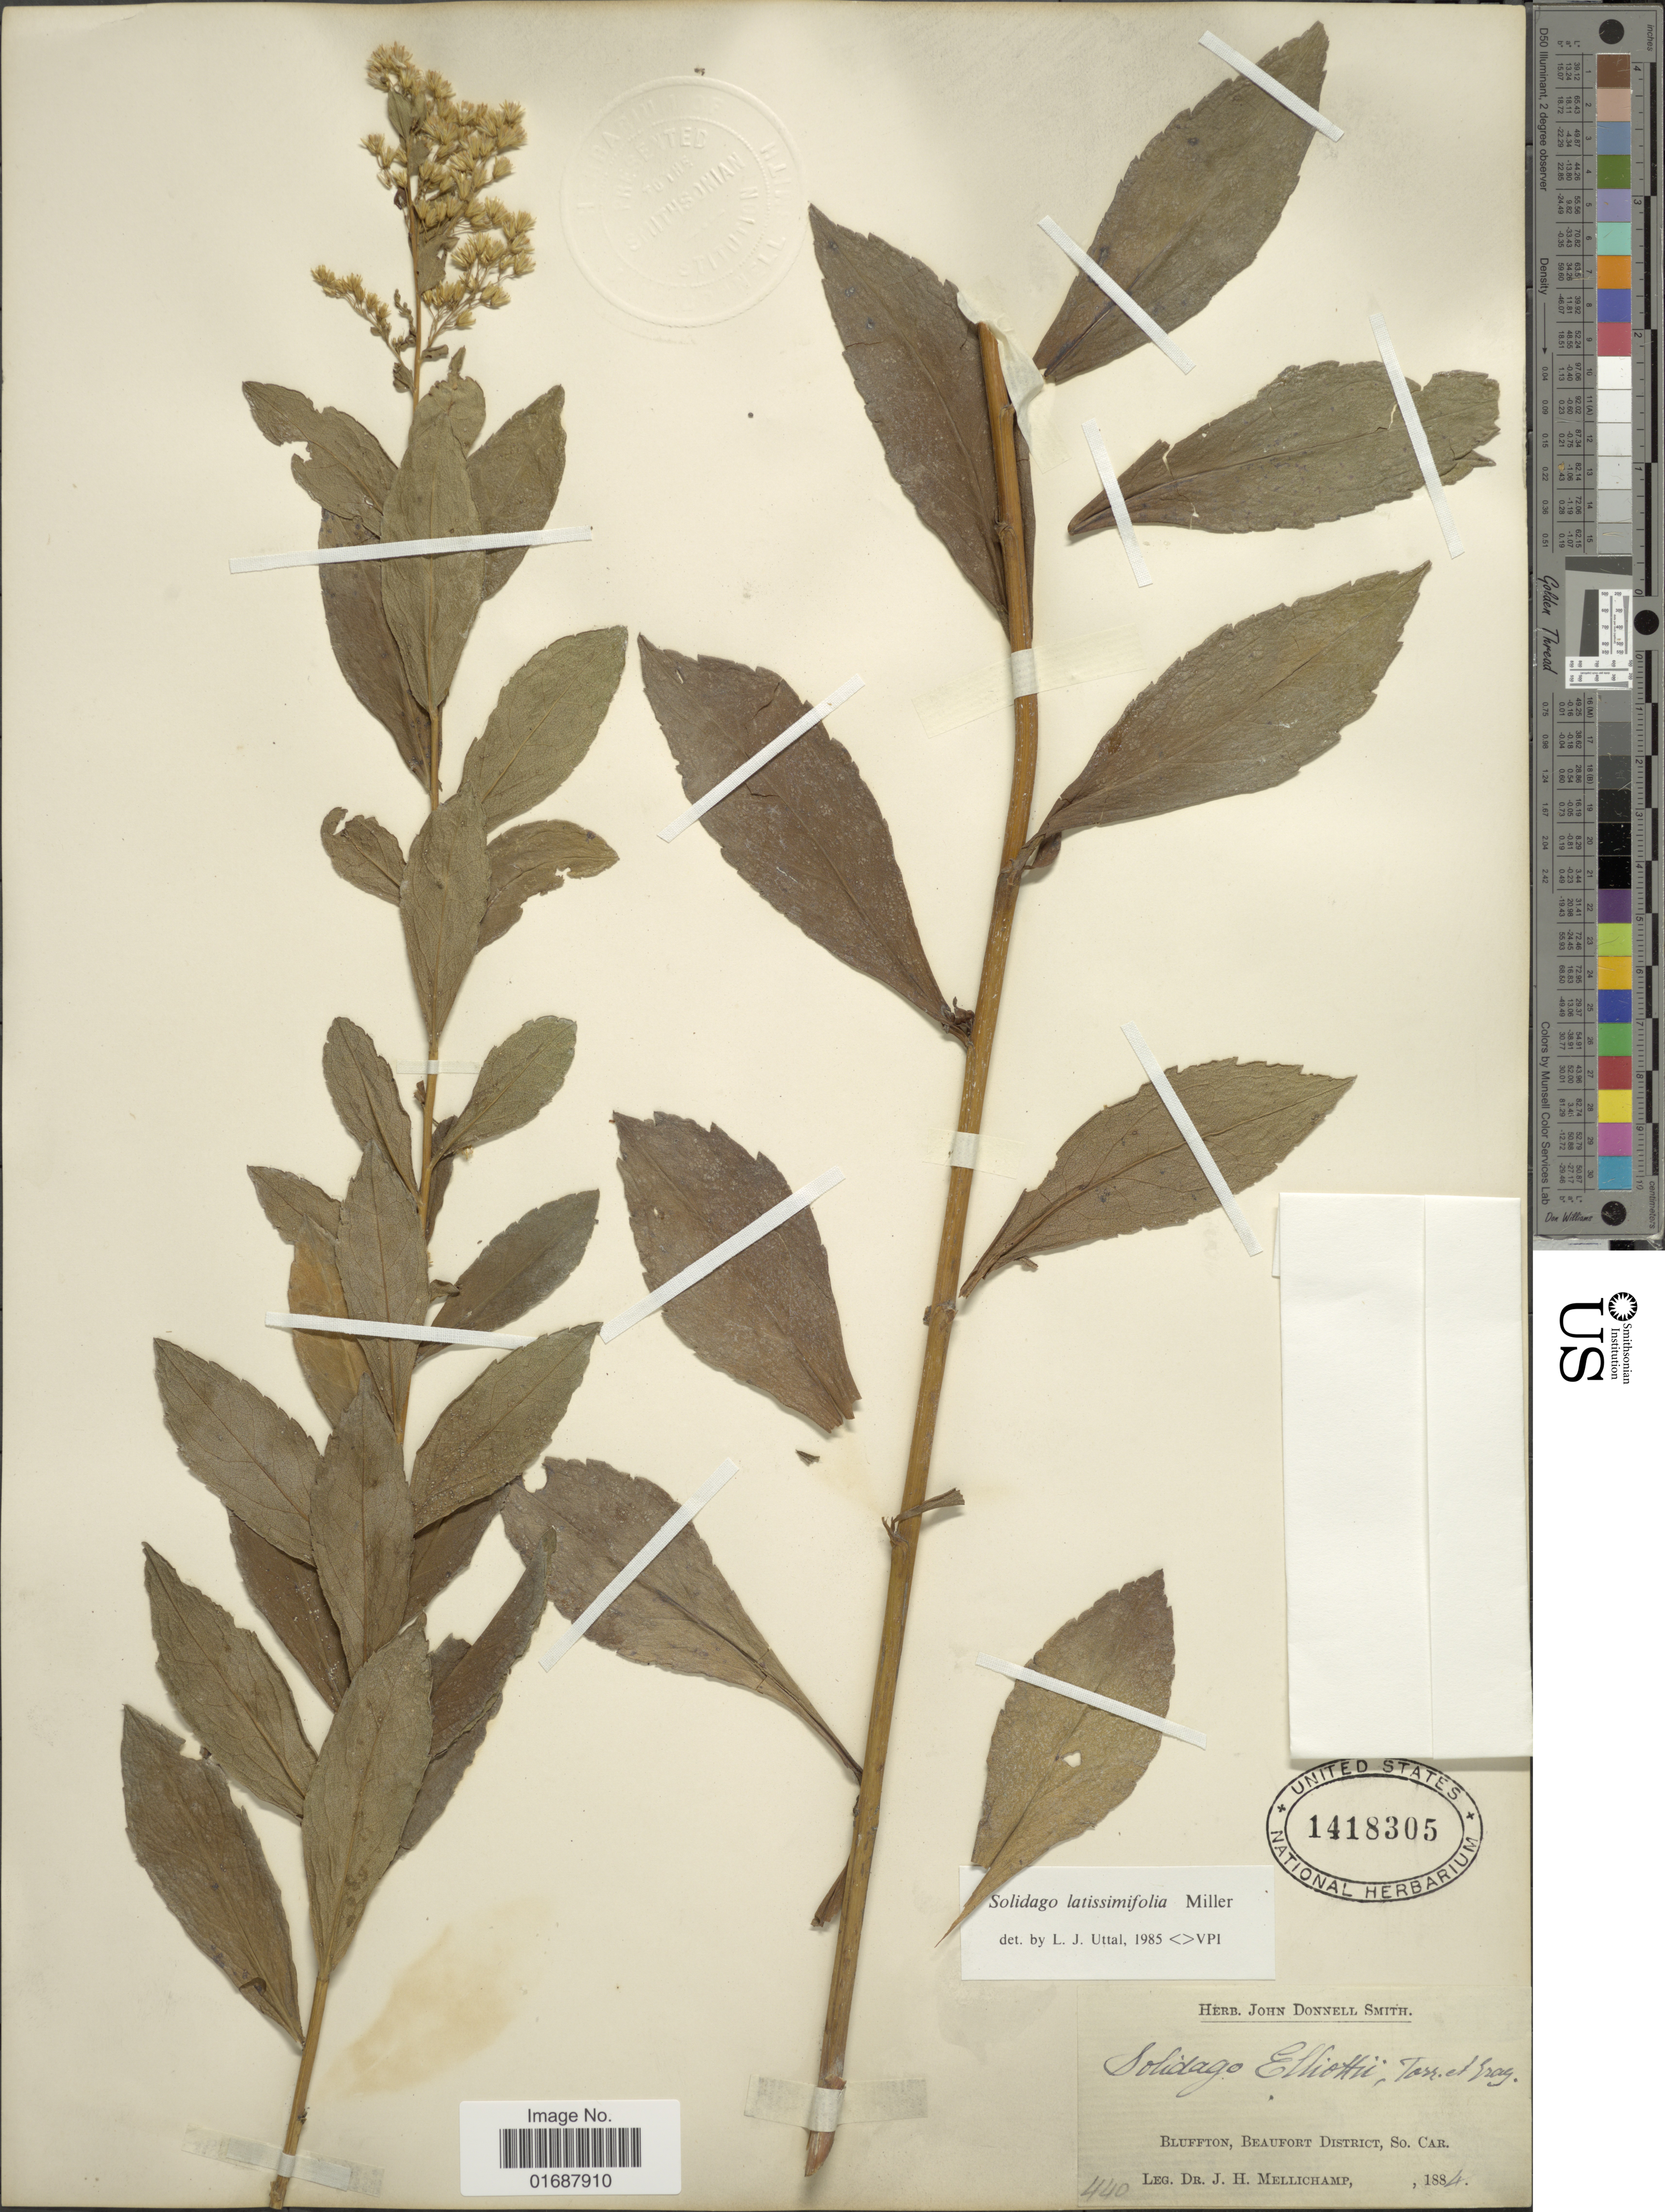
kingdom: Plantae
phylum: Tracheophyta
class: Magnoliopsida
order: Asterales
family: Asteraceae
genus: Solidago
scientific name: Solidago latissimifolia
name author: Mill.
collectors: J. H. Mellichamp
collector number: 440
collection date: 1884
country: United States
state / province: South Carolina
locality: Bluffton, Beaufort District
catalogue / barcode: US 1418305